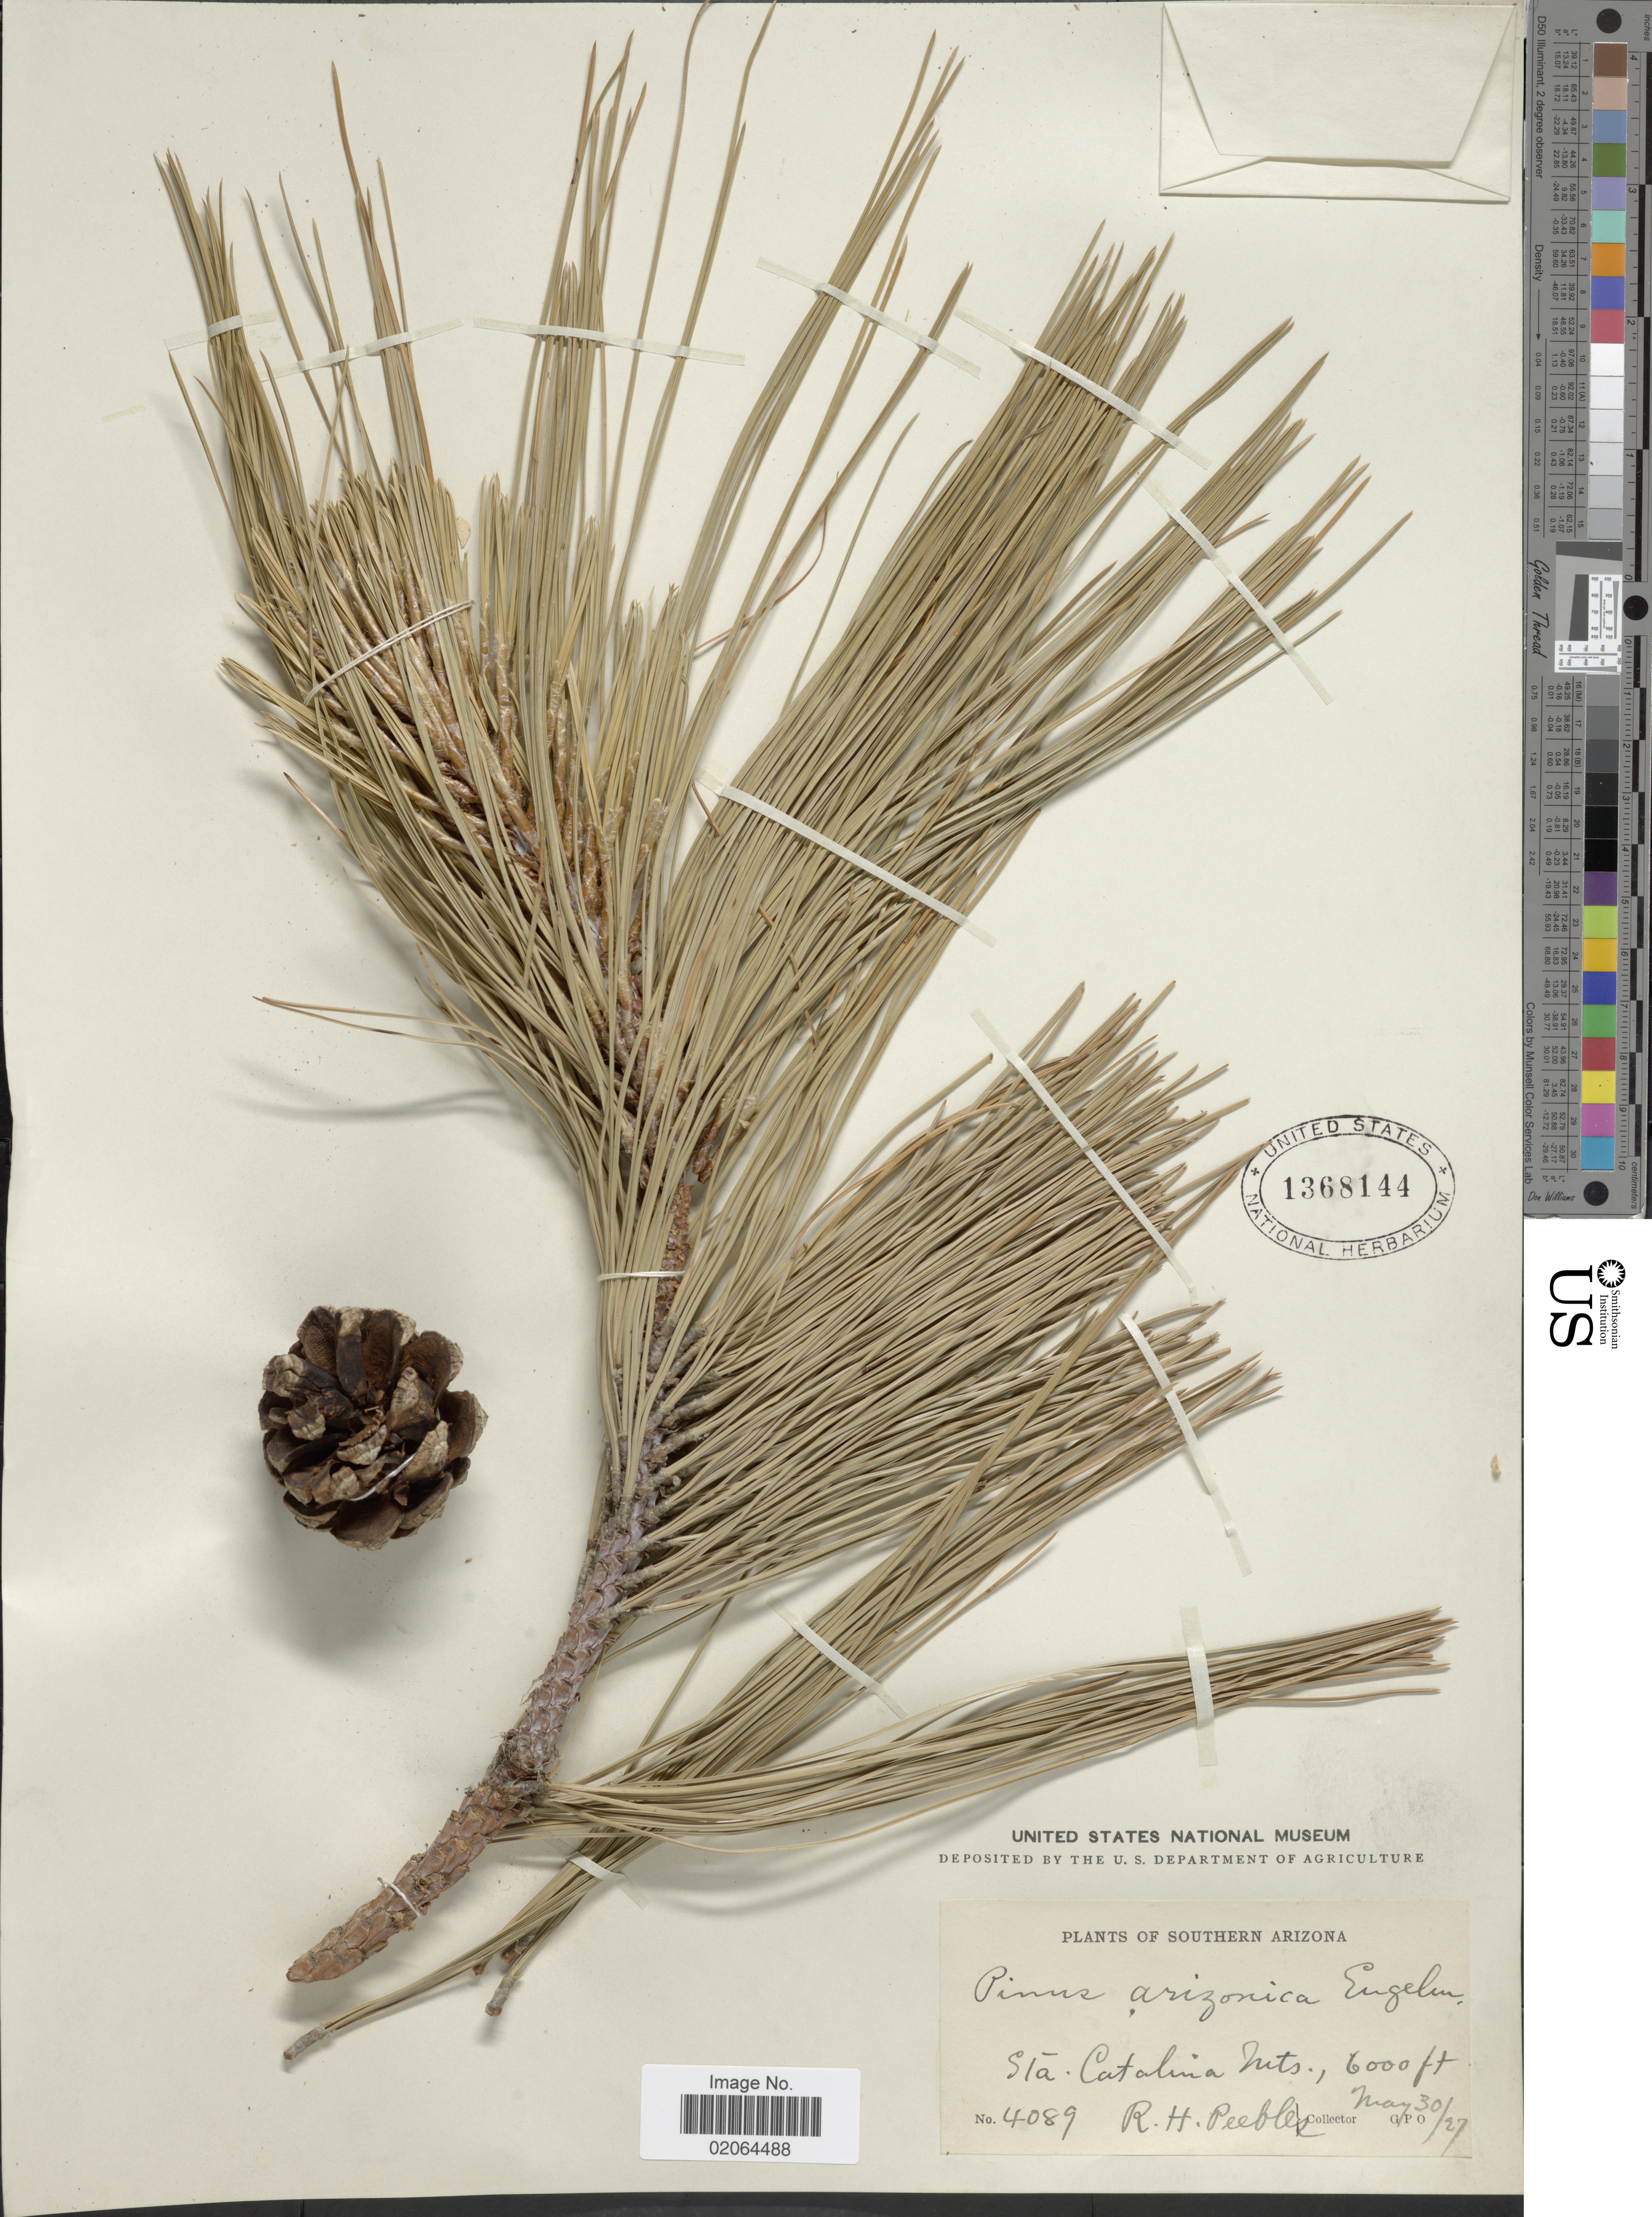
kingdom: Plantae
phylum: Tracheophyta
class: Pinopsida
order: Pinales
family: Pinaceae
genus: Pinus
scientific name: Pinus ponderosa var. arizonica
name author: (Engelm.) Shaw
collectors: R. H. Peebles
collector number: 4089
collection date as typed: Transcribed d/m/y: 30/5/27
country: United States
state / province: Arizona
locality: Southern Arizona. Sta. Catalina Mts.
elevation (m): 1829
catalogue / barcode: US 1368144